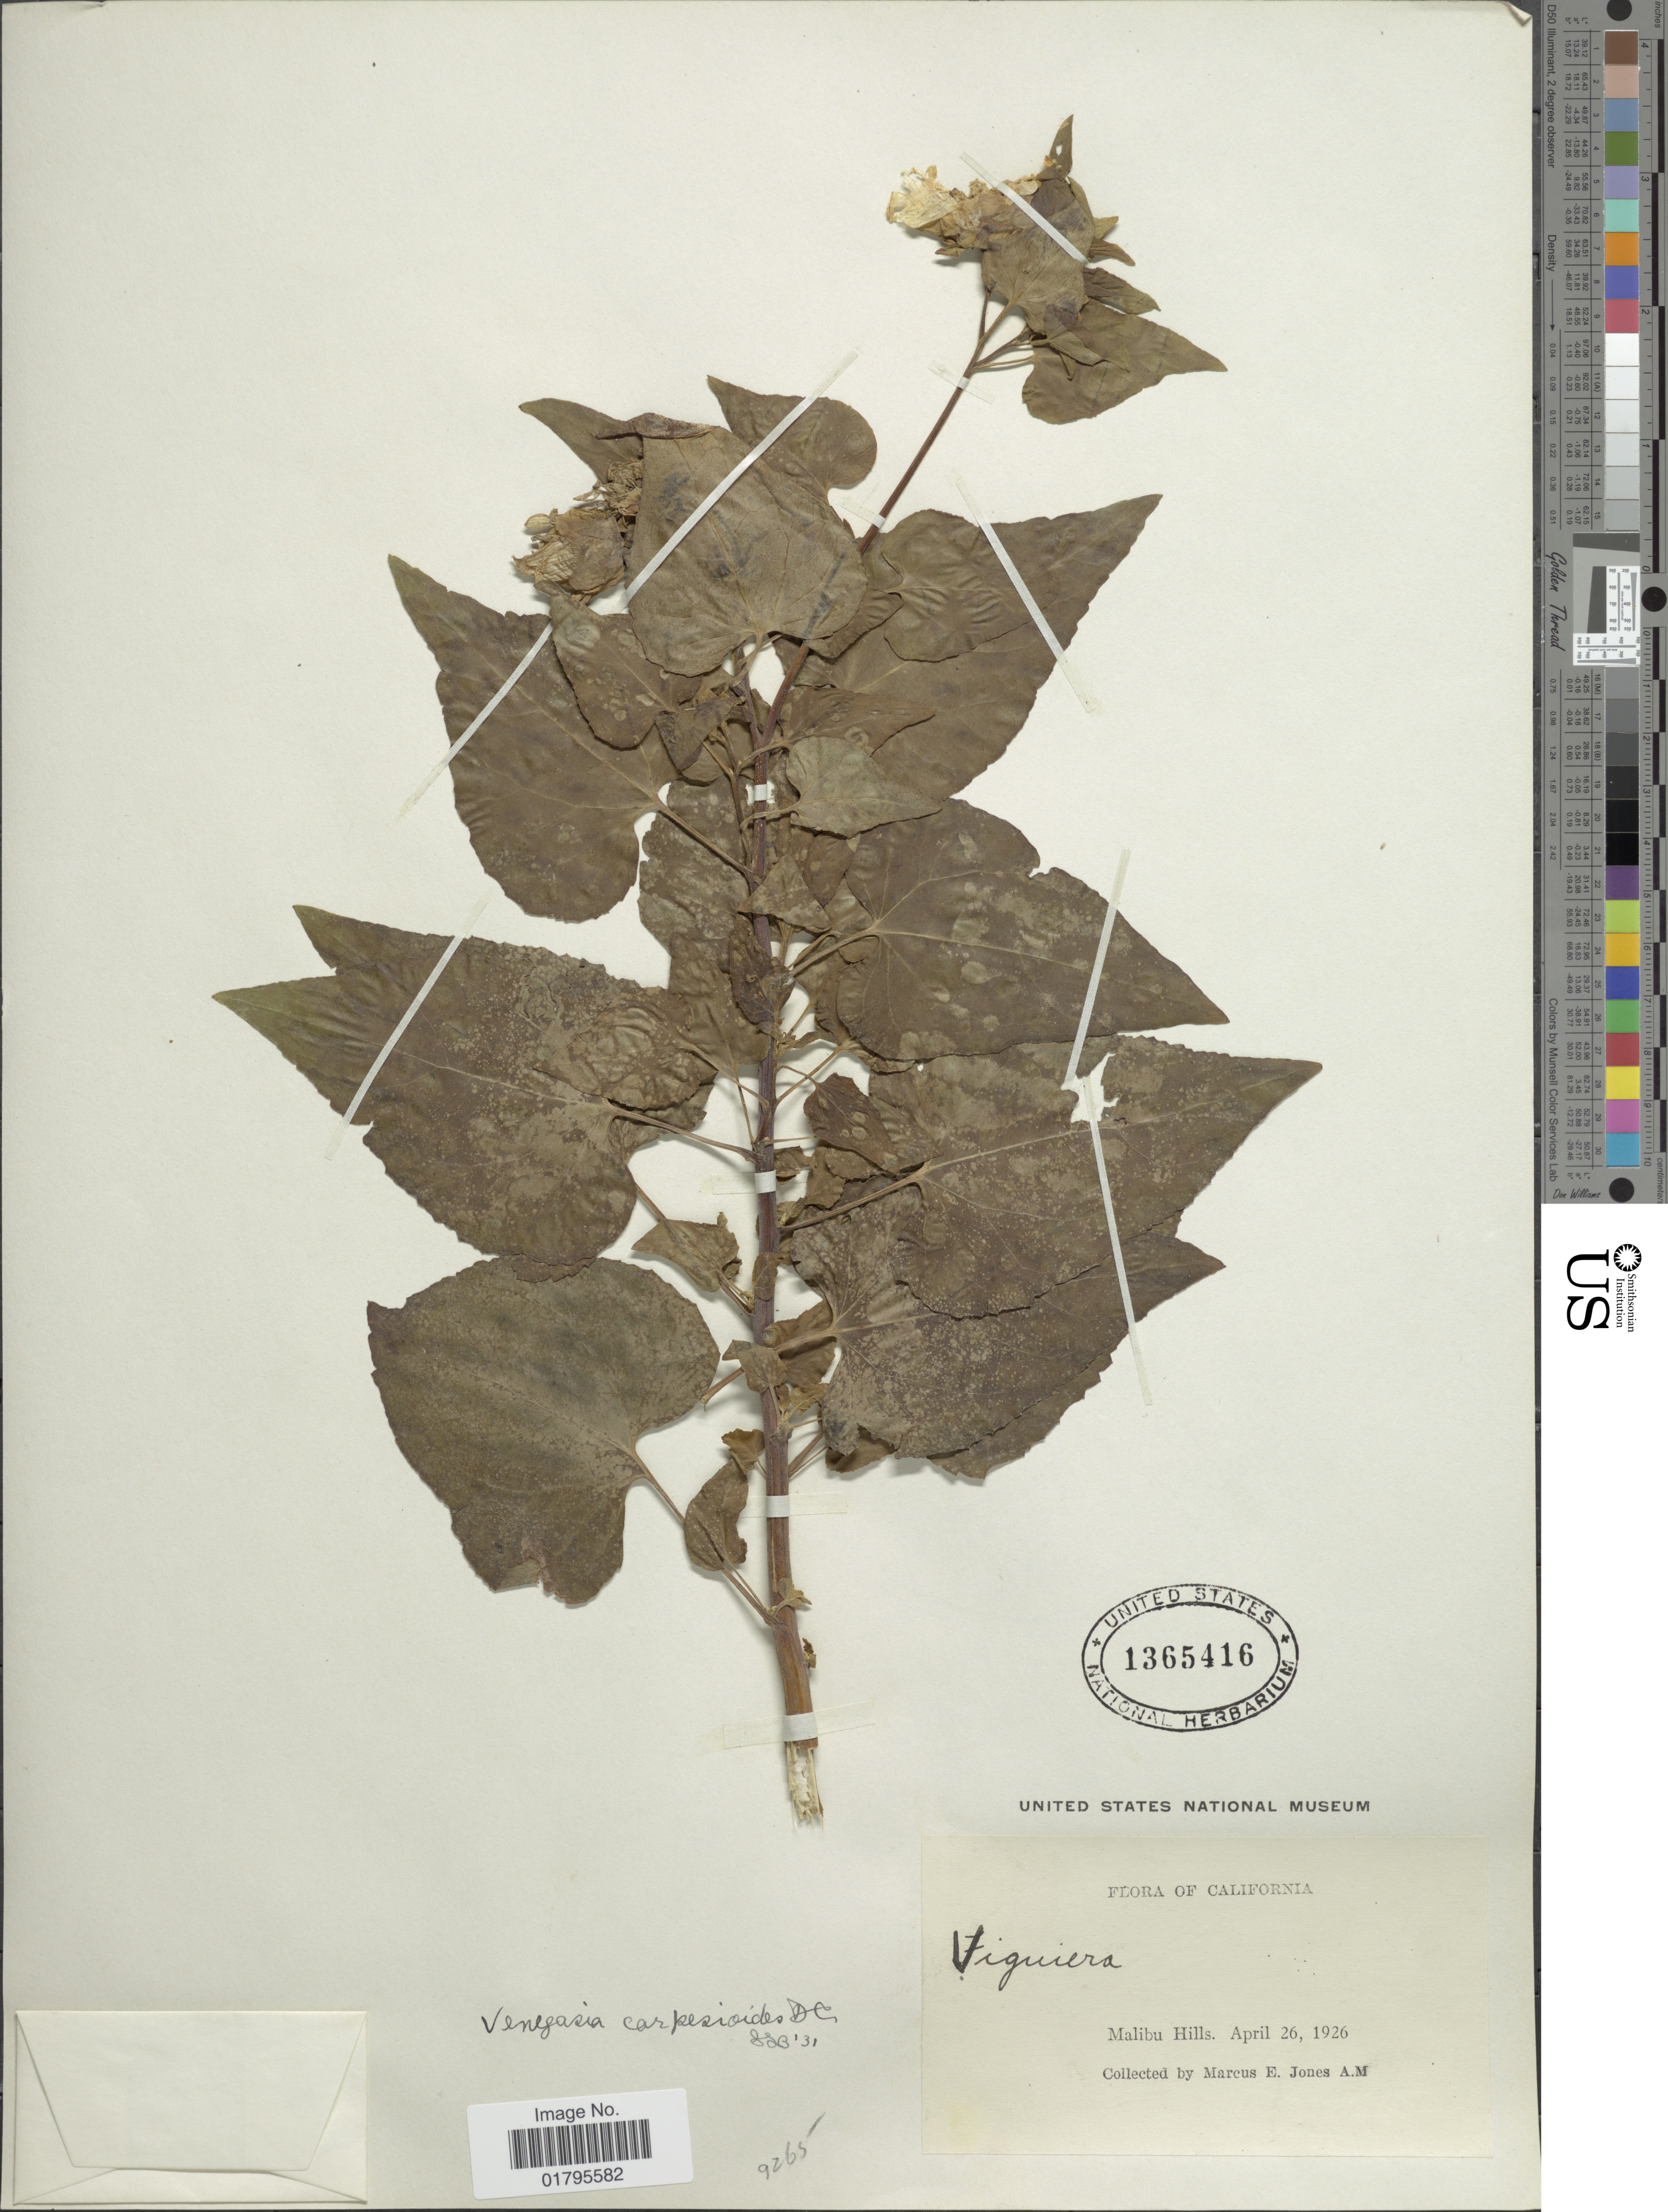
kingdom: Plantae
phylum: Tracheophyta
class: Magnoliopsida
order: Asterales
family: Asteraceae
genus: Venegasia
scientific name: Venegasia carpesioides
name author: DC.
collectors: M. E. Jones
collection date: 1926-04-26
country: United States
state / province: California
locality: Malibu Hills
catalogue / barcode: US 1365416